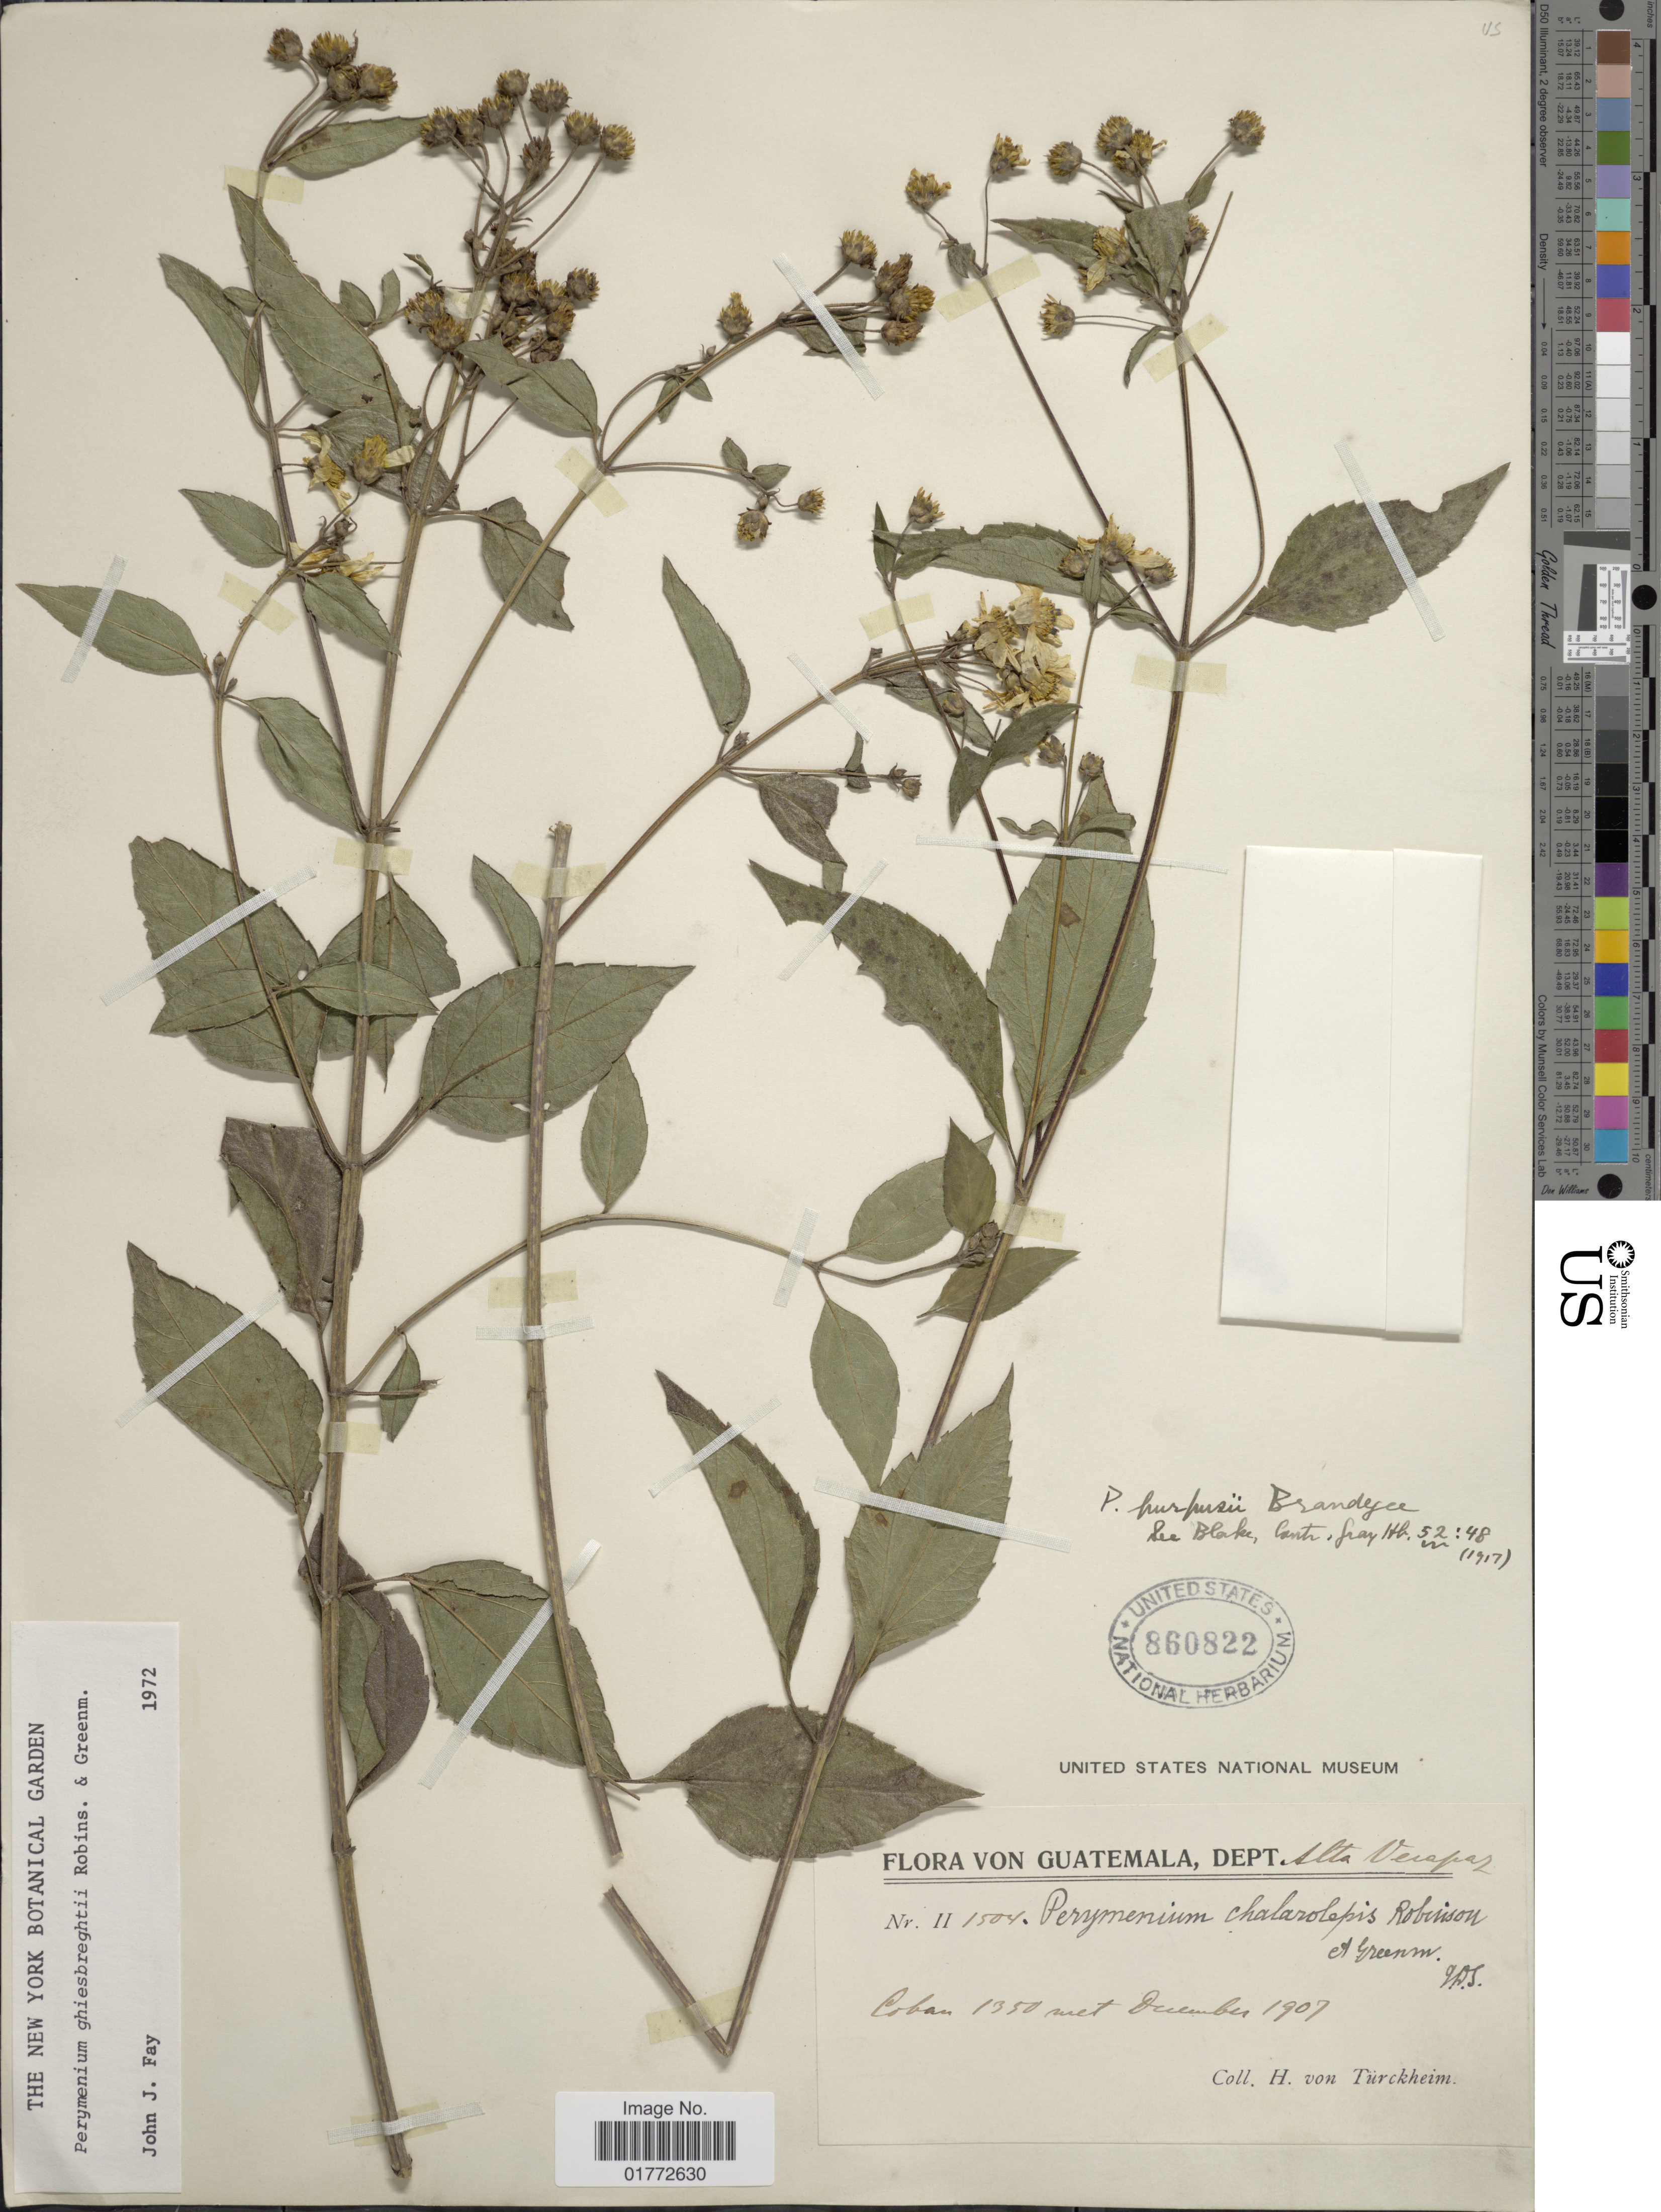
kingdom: Plantae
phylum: Tracheophyta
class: Magnoliopsida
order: Asterales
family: Asteraceae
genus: Perymenium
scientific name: Perymenium ghiesbreghtii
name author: B.L. Rob. & Greenm.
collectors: H. von Türckheim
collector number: II504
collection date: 1907-12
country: Guatemala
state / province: Alta Verapaz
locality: Coban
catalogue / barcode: US 860822